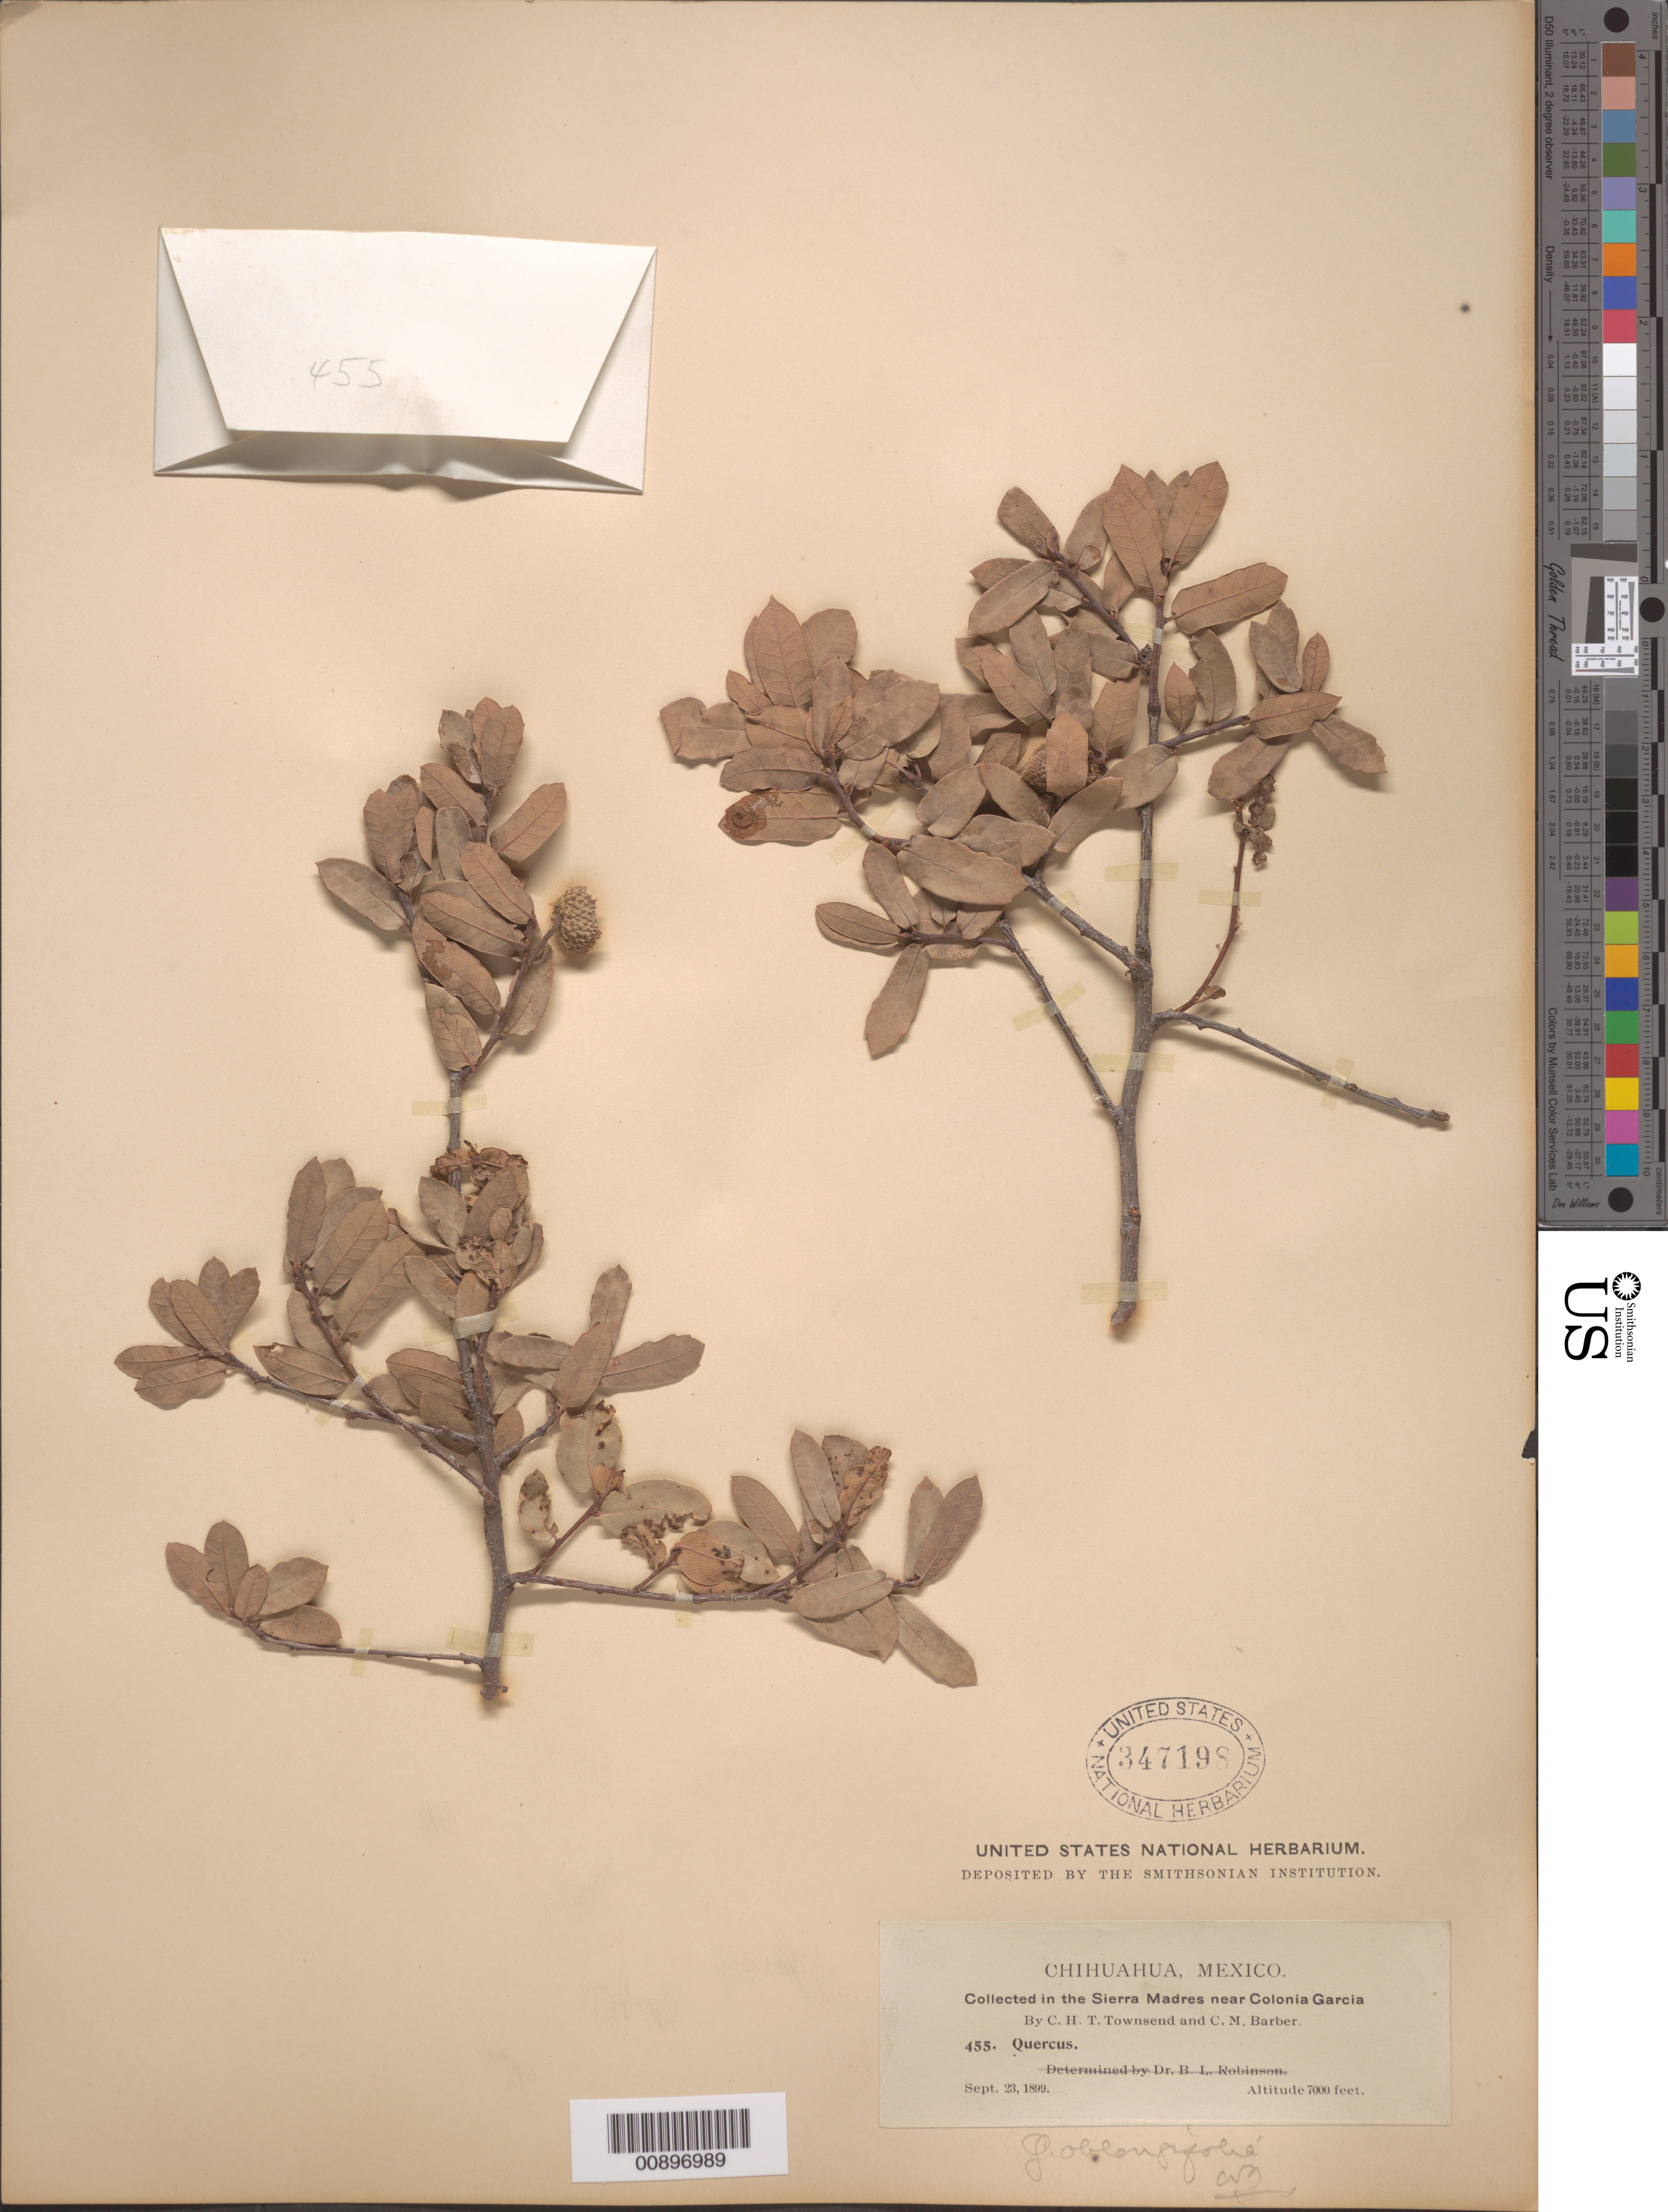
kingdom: Plantae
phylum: Tracheophyta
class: Magnoliopsida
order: Fagales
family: Fagaceae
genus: Quercus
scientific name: Quercus oblongifolia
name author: Torr.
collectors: C. H. T. Townsend & C. Barber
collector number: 455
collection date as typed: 23 Sep 1899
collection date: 1899-09-23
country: Mexico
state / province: Chihuahua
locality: Sierra Madre near Colonia García, Chihuahua.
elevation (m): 2134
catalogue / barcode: US 347198